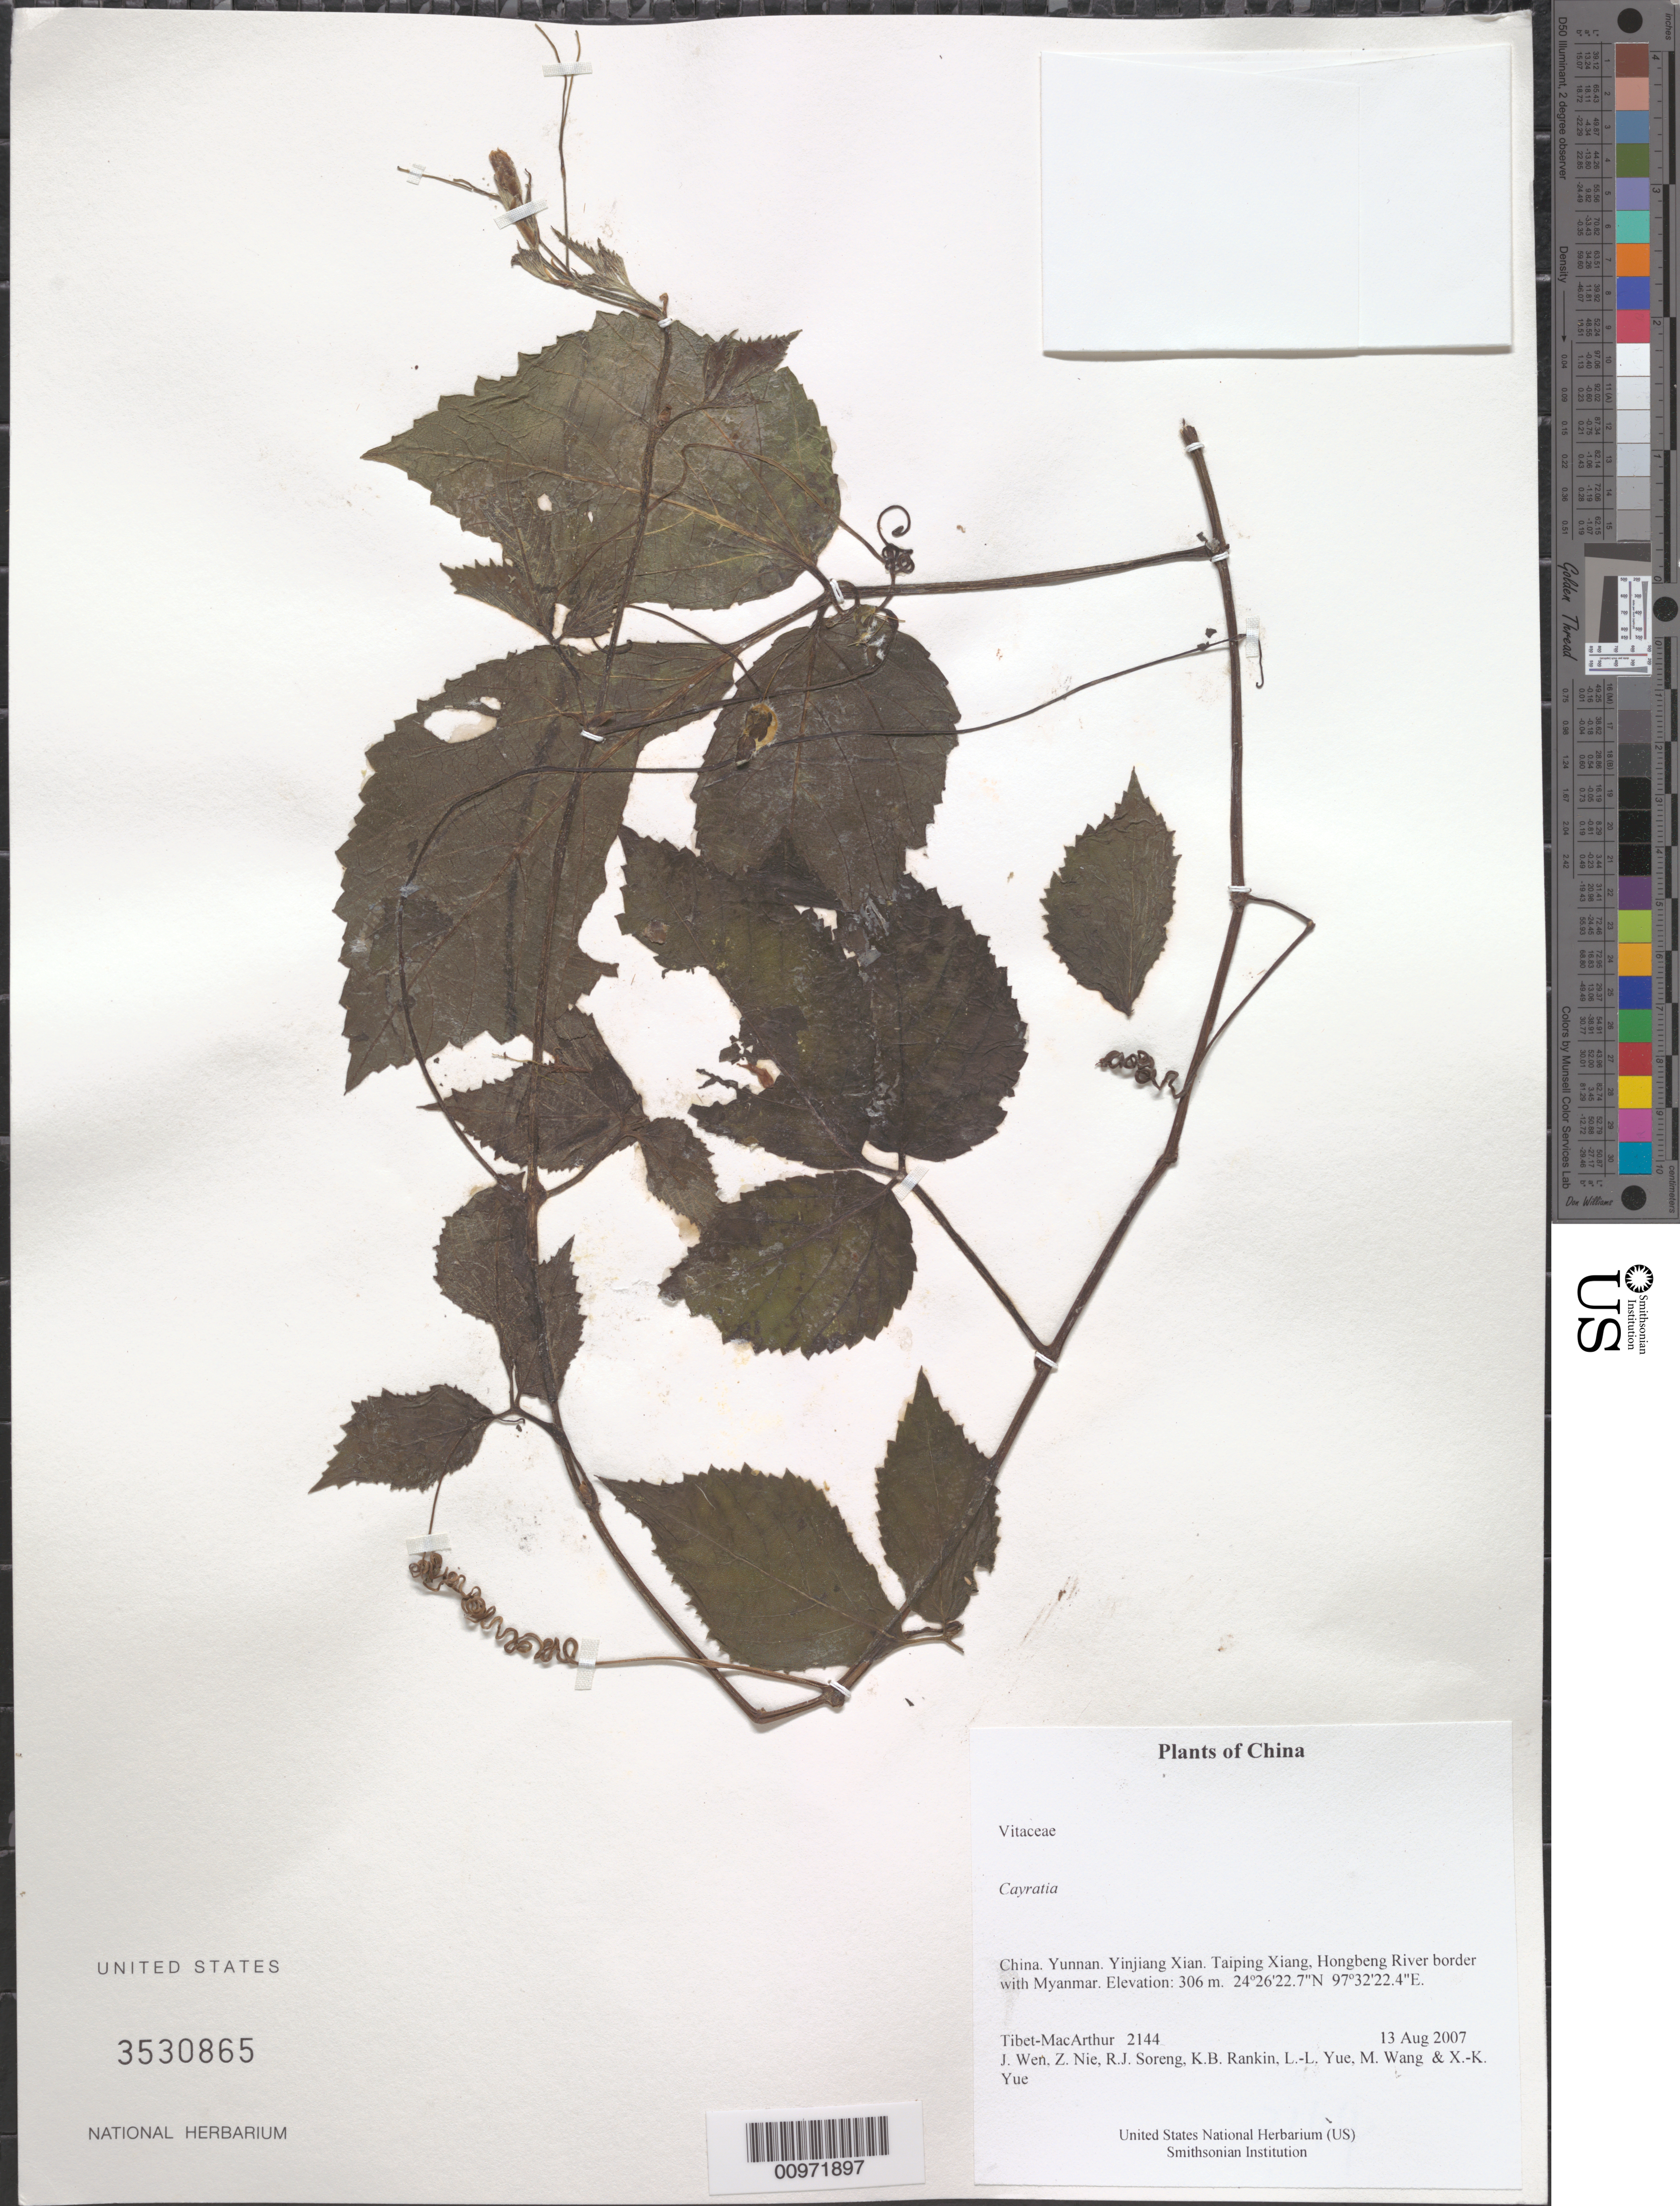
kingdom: Plantae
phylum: Tracheophyta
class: Magnoliopsida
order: Vitales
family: Vitaceae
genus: Cayratia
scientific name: Cayratia sp.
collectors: Tibet-MacArthur, J. Wen, Z. Nie, R. J. Soreng, K. Rankin, L. Yue, M. Wang & X. Yue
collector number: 2144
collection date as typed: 13 Aug 2007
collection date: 2007-08-13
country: China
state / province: Yunnan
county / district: Yinjiang Xian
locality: Taiping Xiang, Hongbeng River border with Myanmar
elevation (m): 306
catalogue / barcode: US 3530865